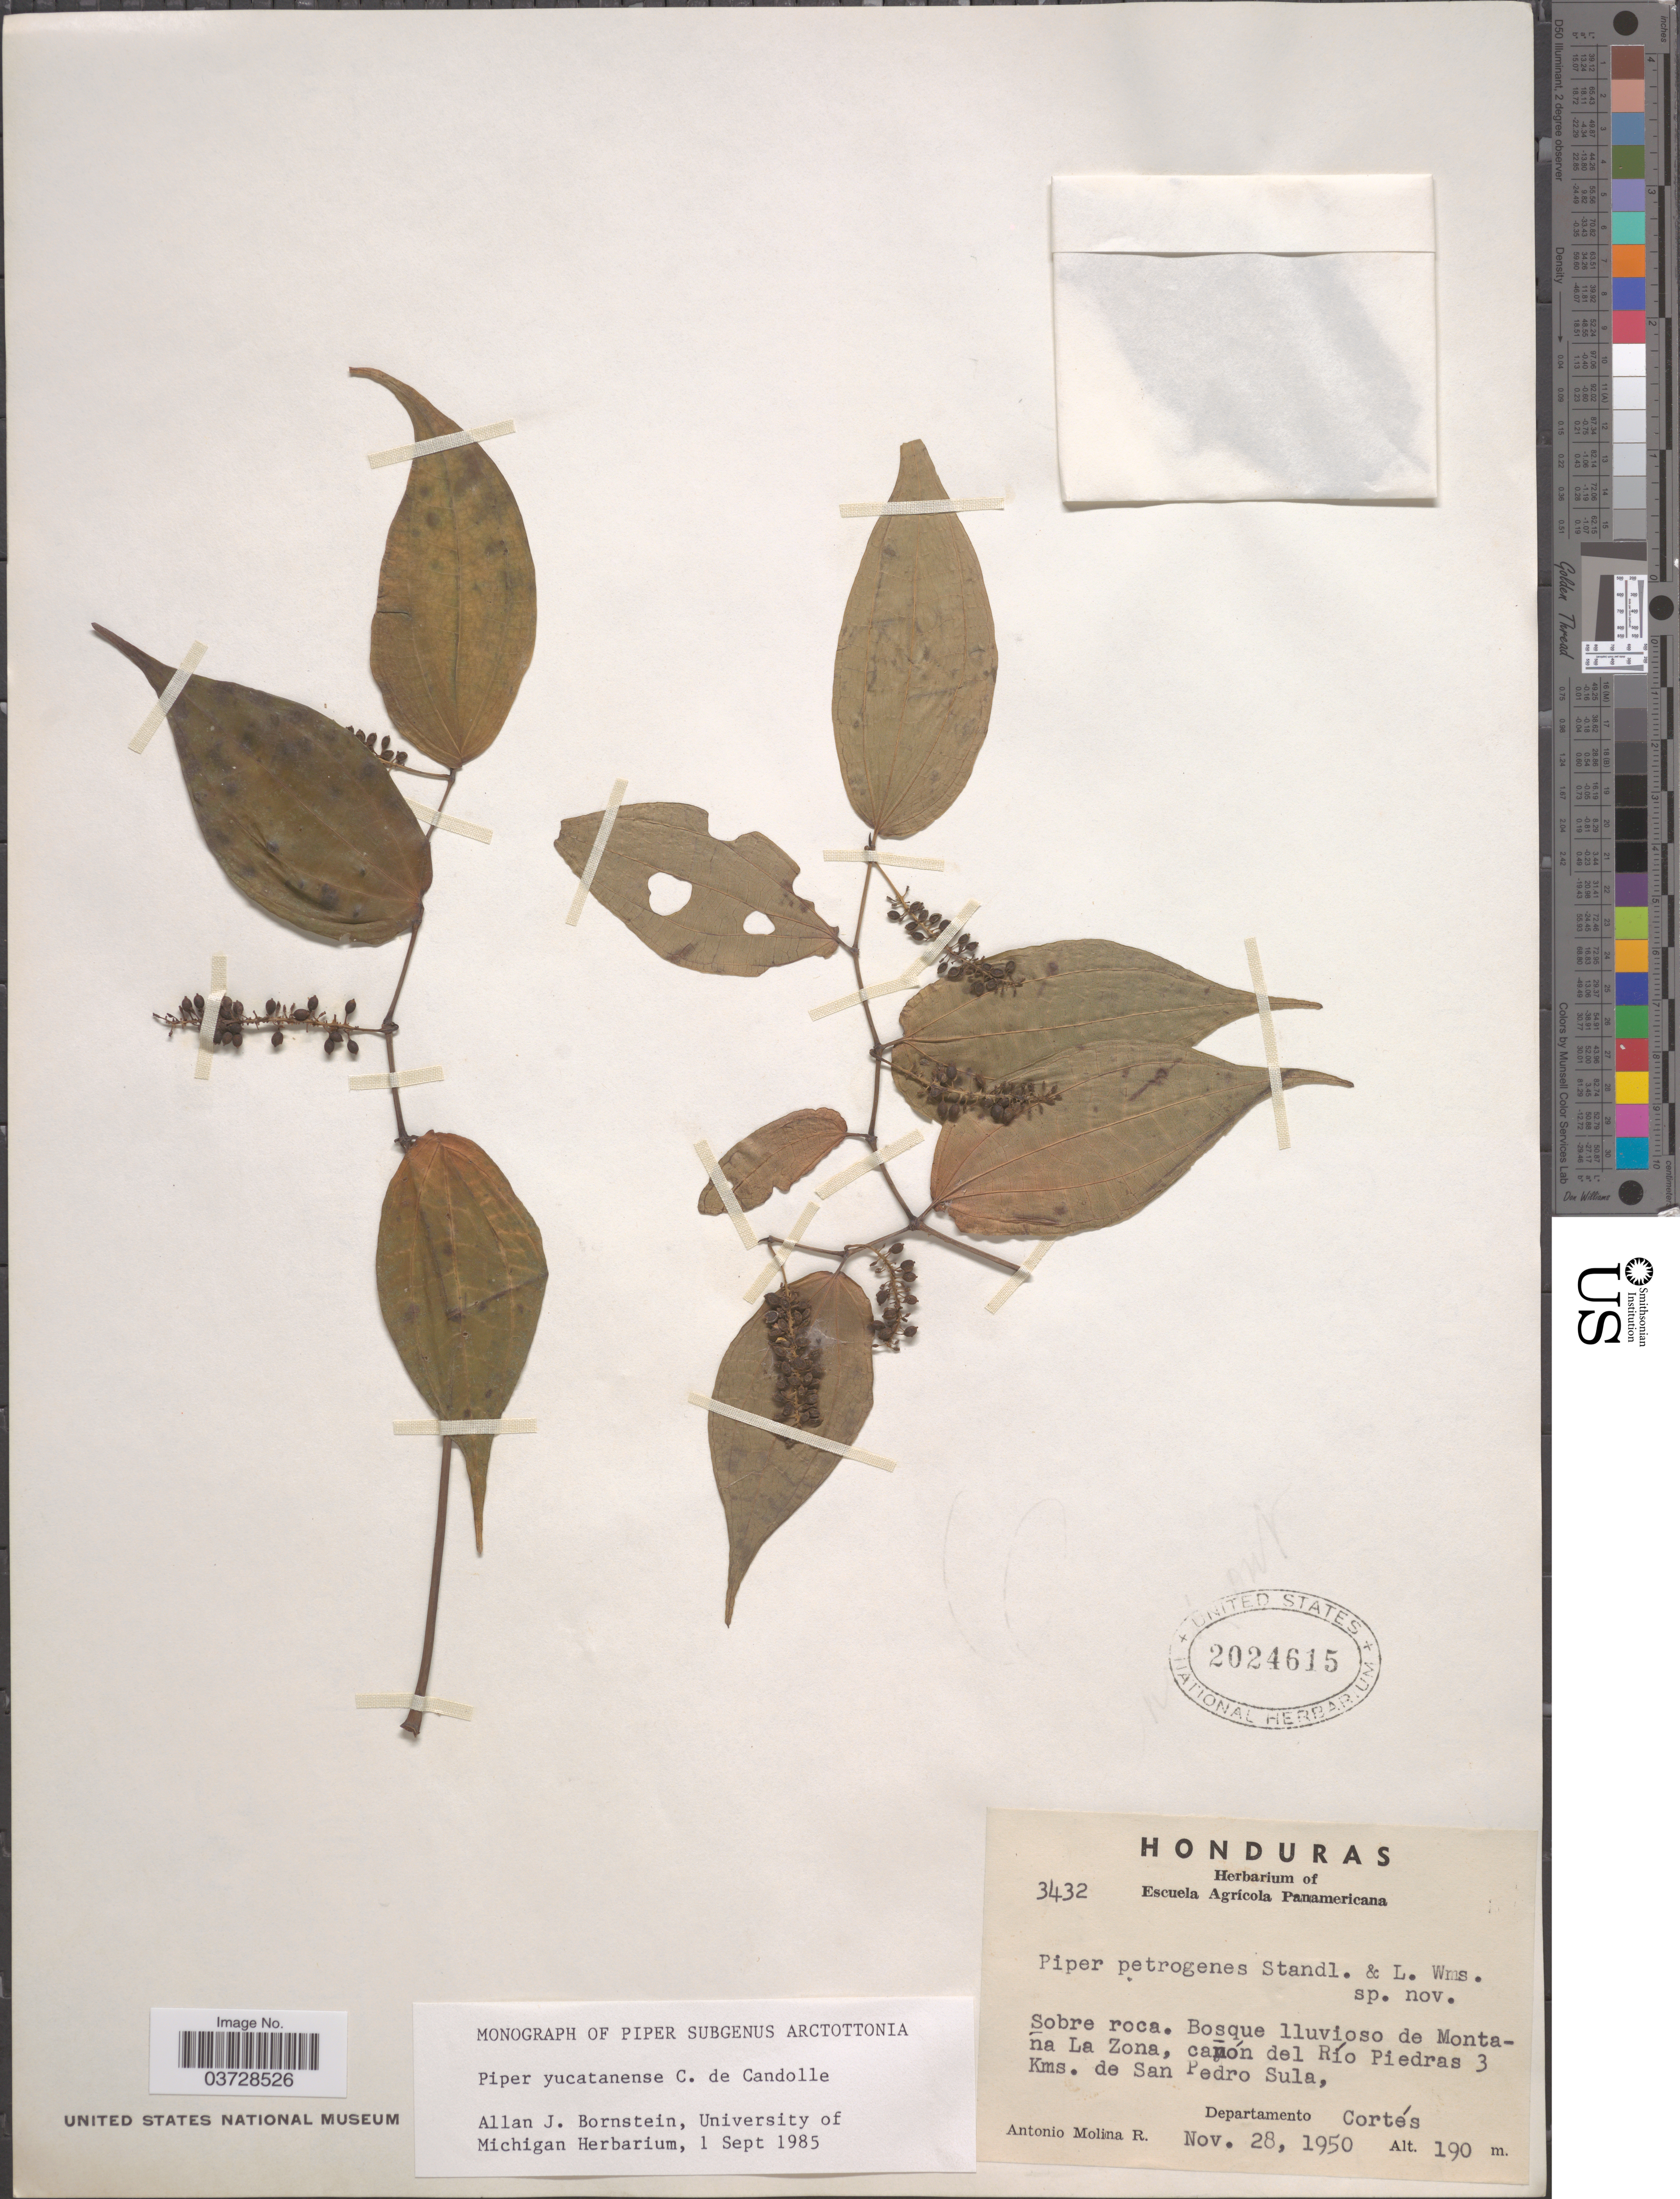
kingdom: Plantae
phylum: Tracheophyta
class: Magnoliopsida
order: Piperales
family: Piperaceae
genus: Piper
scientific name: Piper yucatanense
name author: DC.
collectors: A. Molina R.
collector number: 3432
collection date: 1950-11-28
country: Honduras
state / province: Cortes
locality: Montana La Zona, cañon del Río Piedras 3 Kms. de San Pedro Sula, Departamento Cortés.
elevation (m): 190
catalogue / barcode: US 2024615